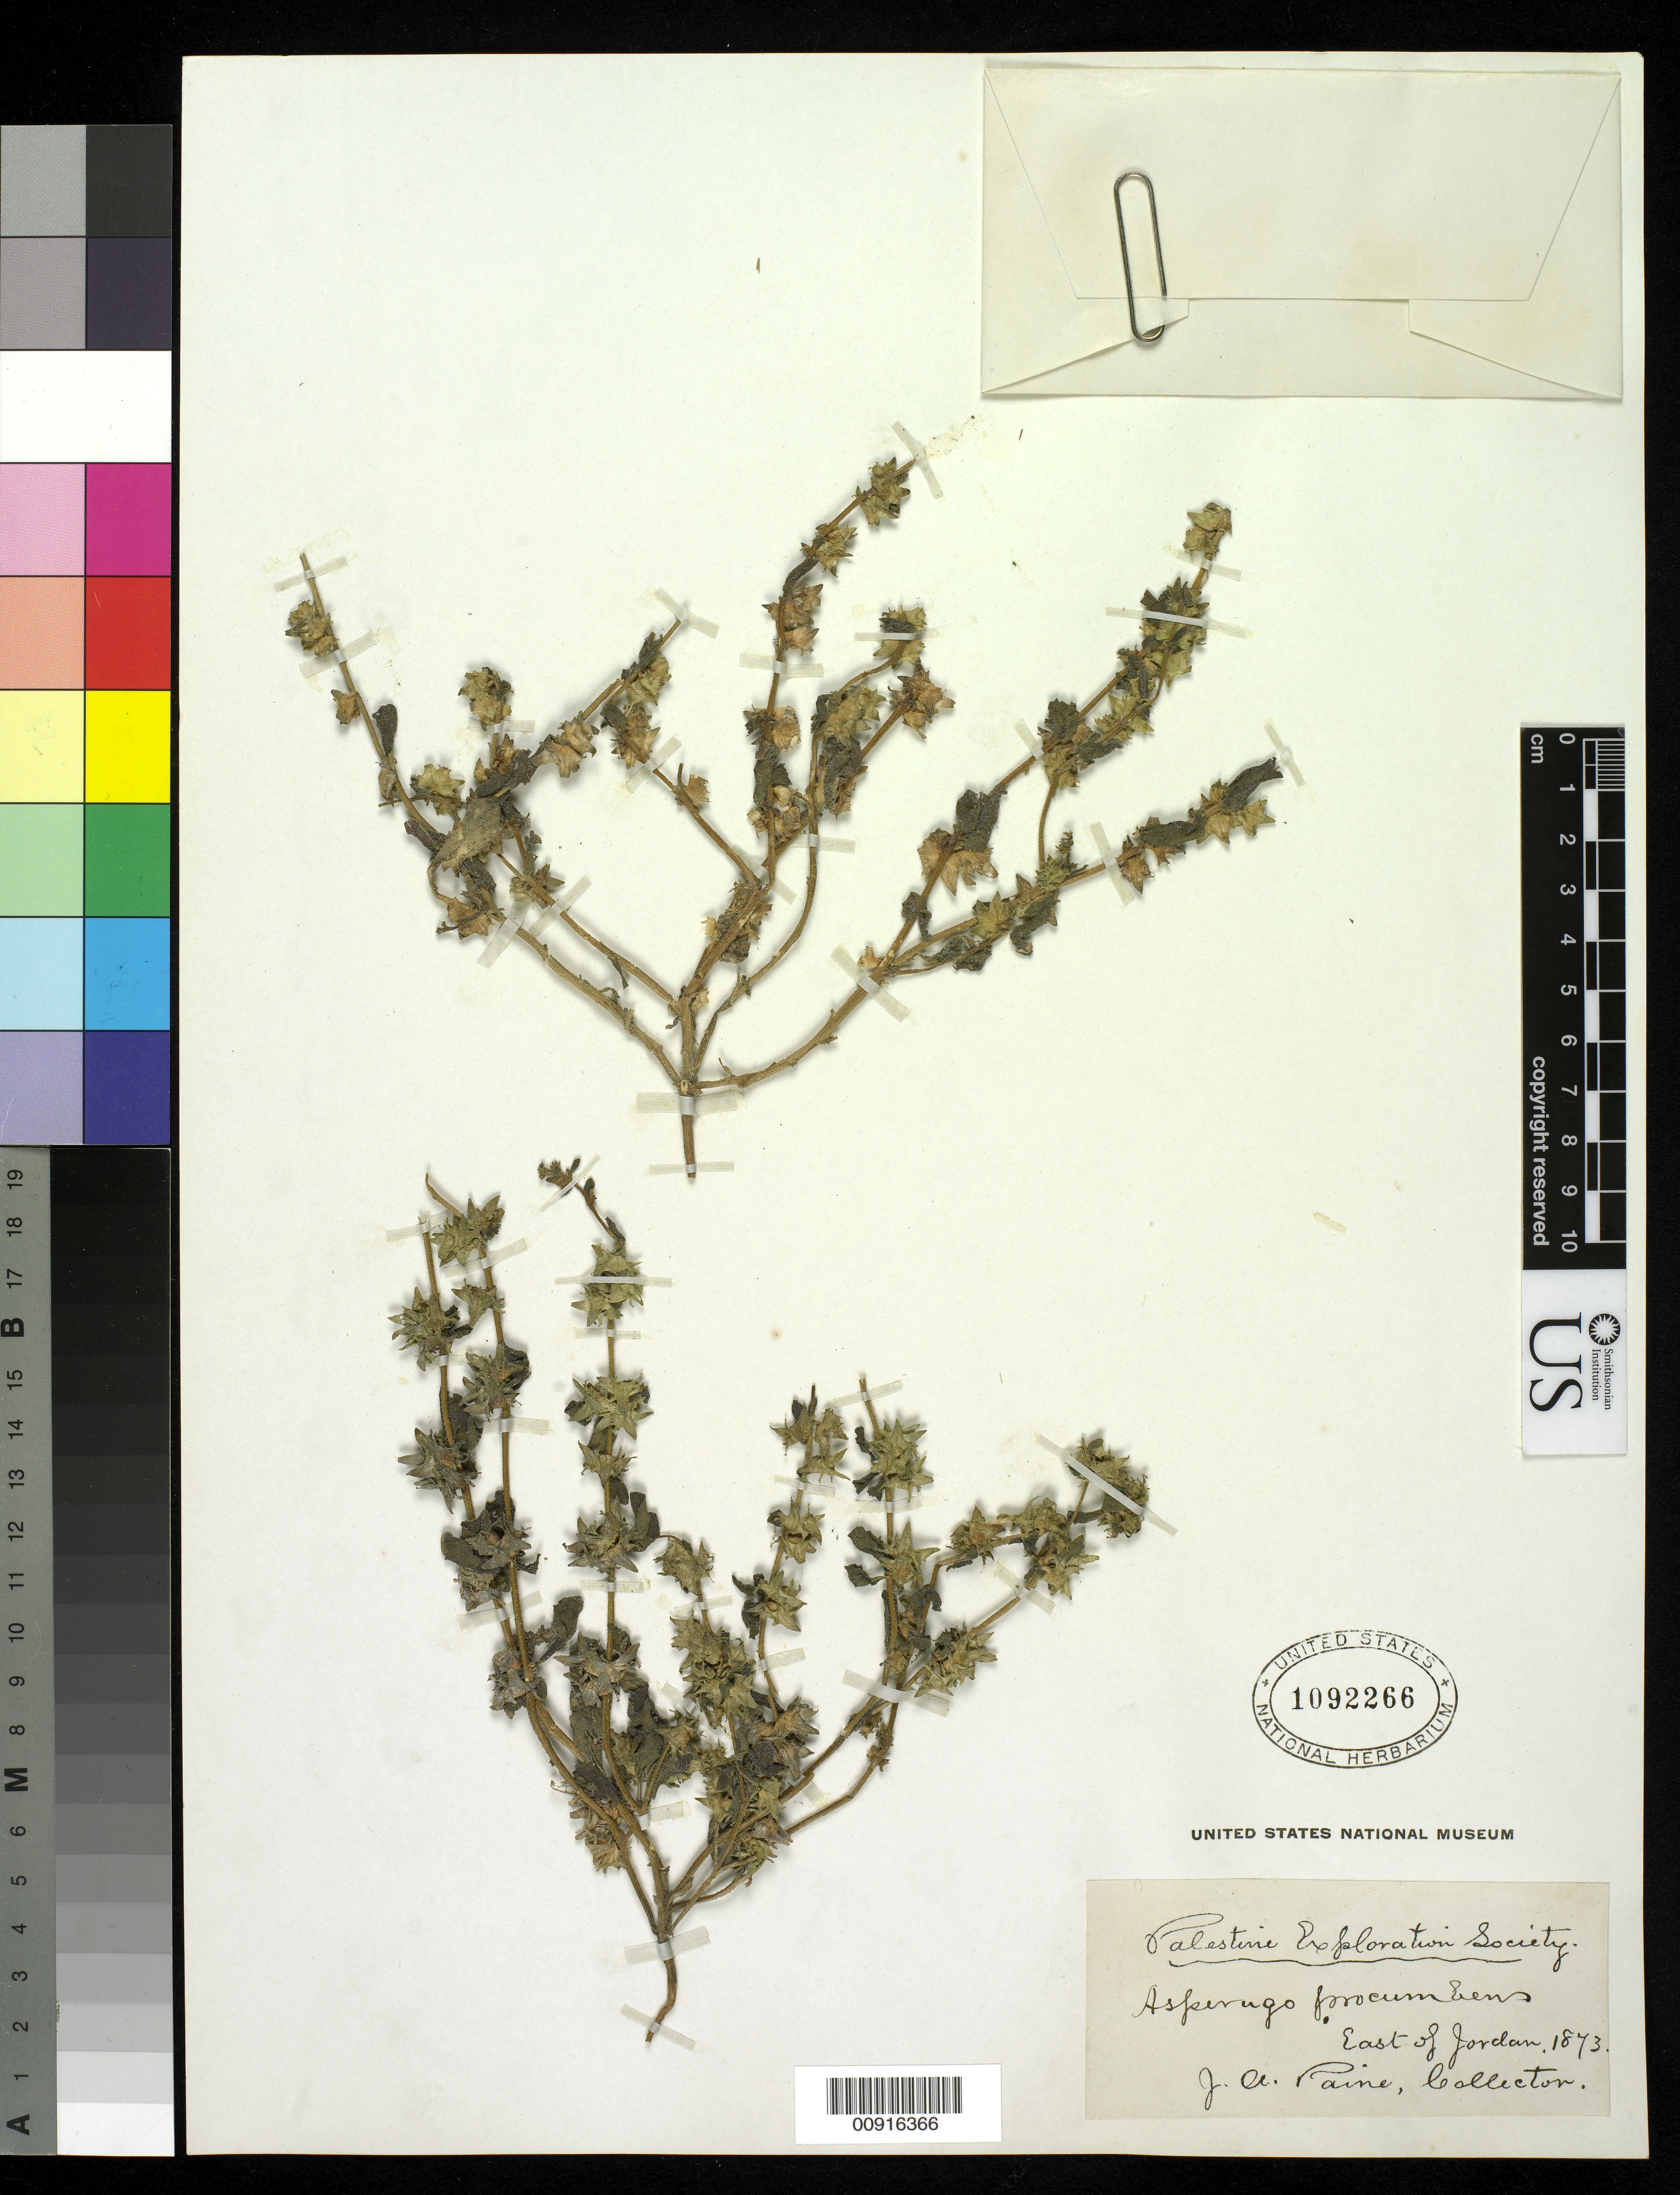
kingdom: Plantae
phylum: Tracheophyta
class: Magnoliopsida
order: Boraginales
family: Boraginaceae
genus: Asperugo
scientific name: Asperugo procumbens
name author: L.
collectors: J. A. Paine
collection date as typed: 1873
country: Jordan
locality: East of Jordan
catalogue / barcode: US 1092266